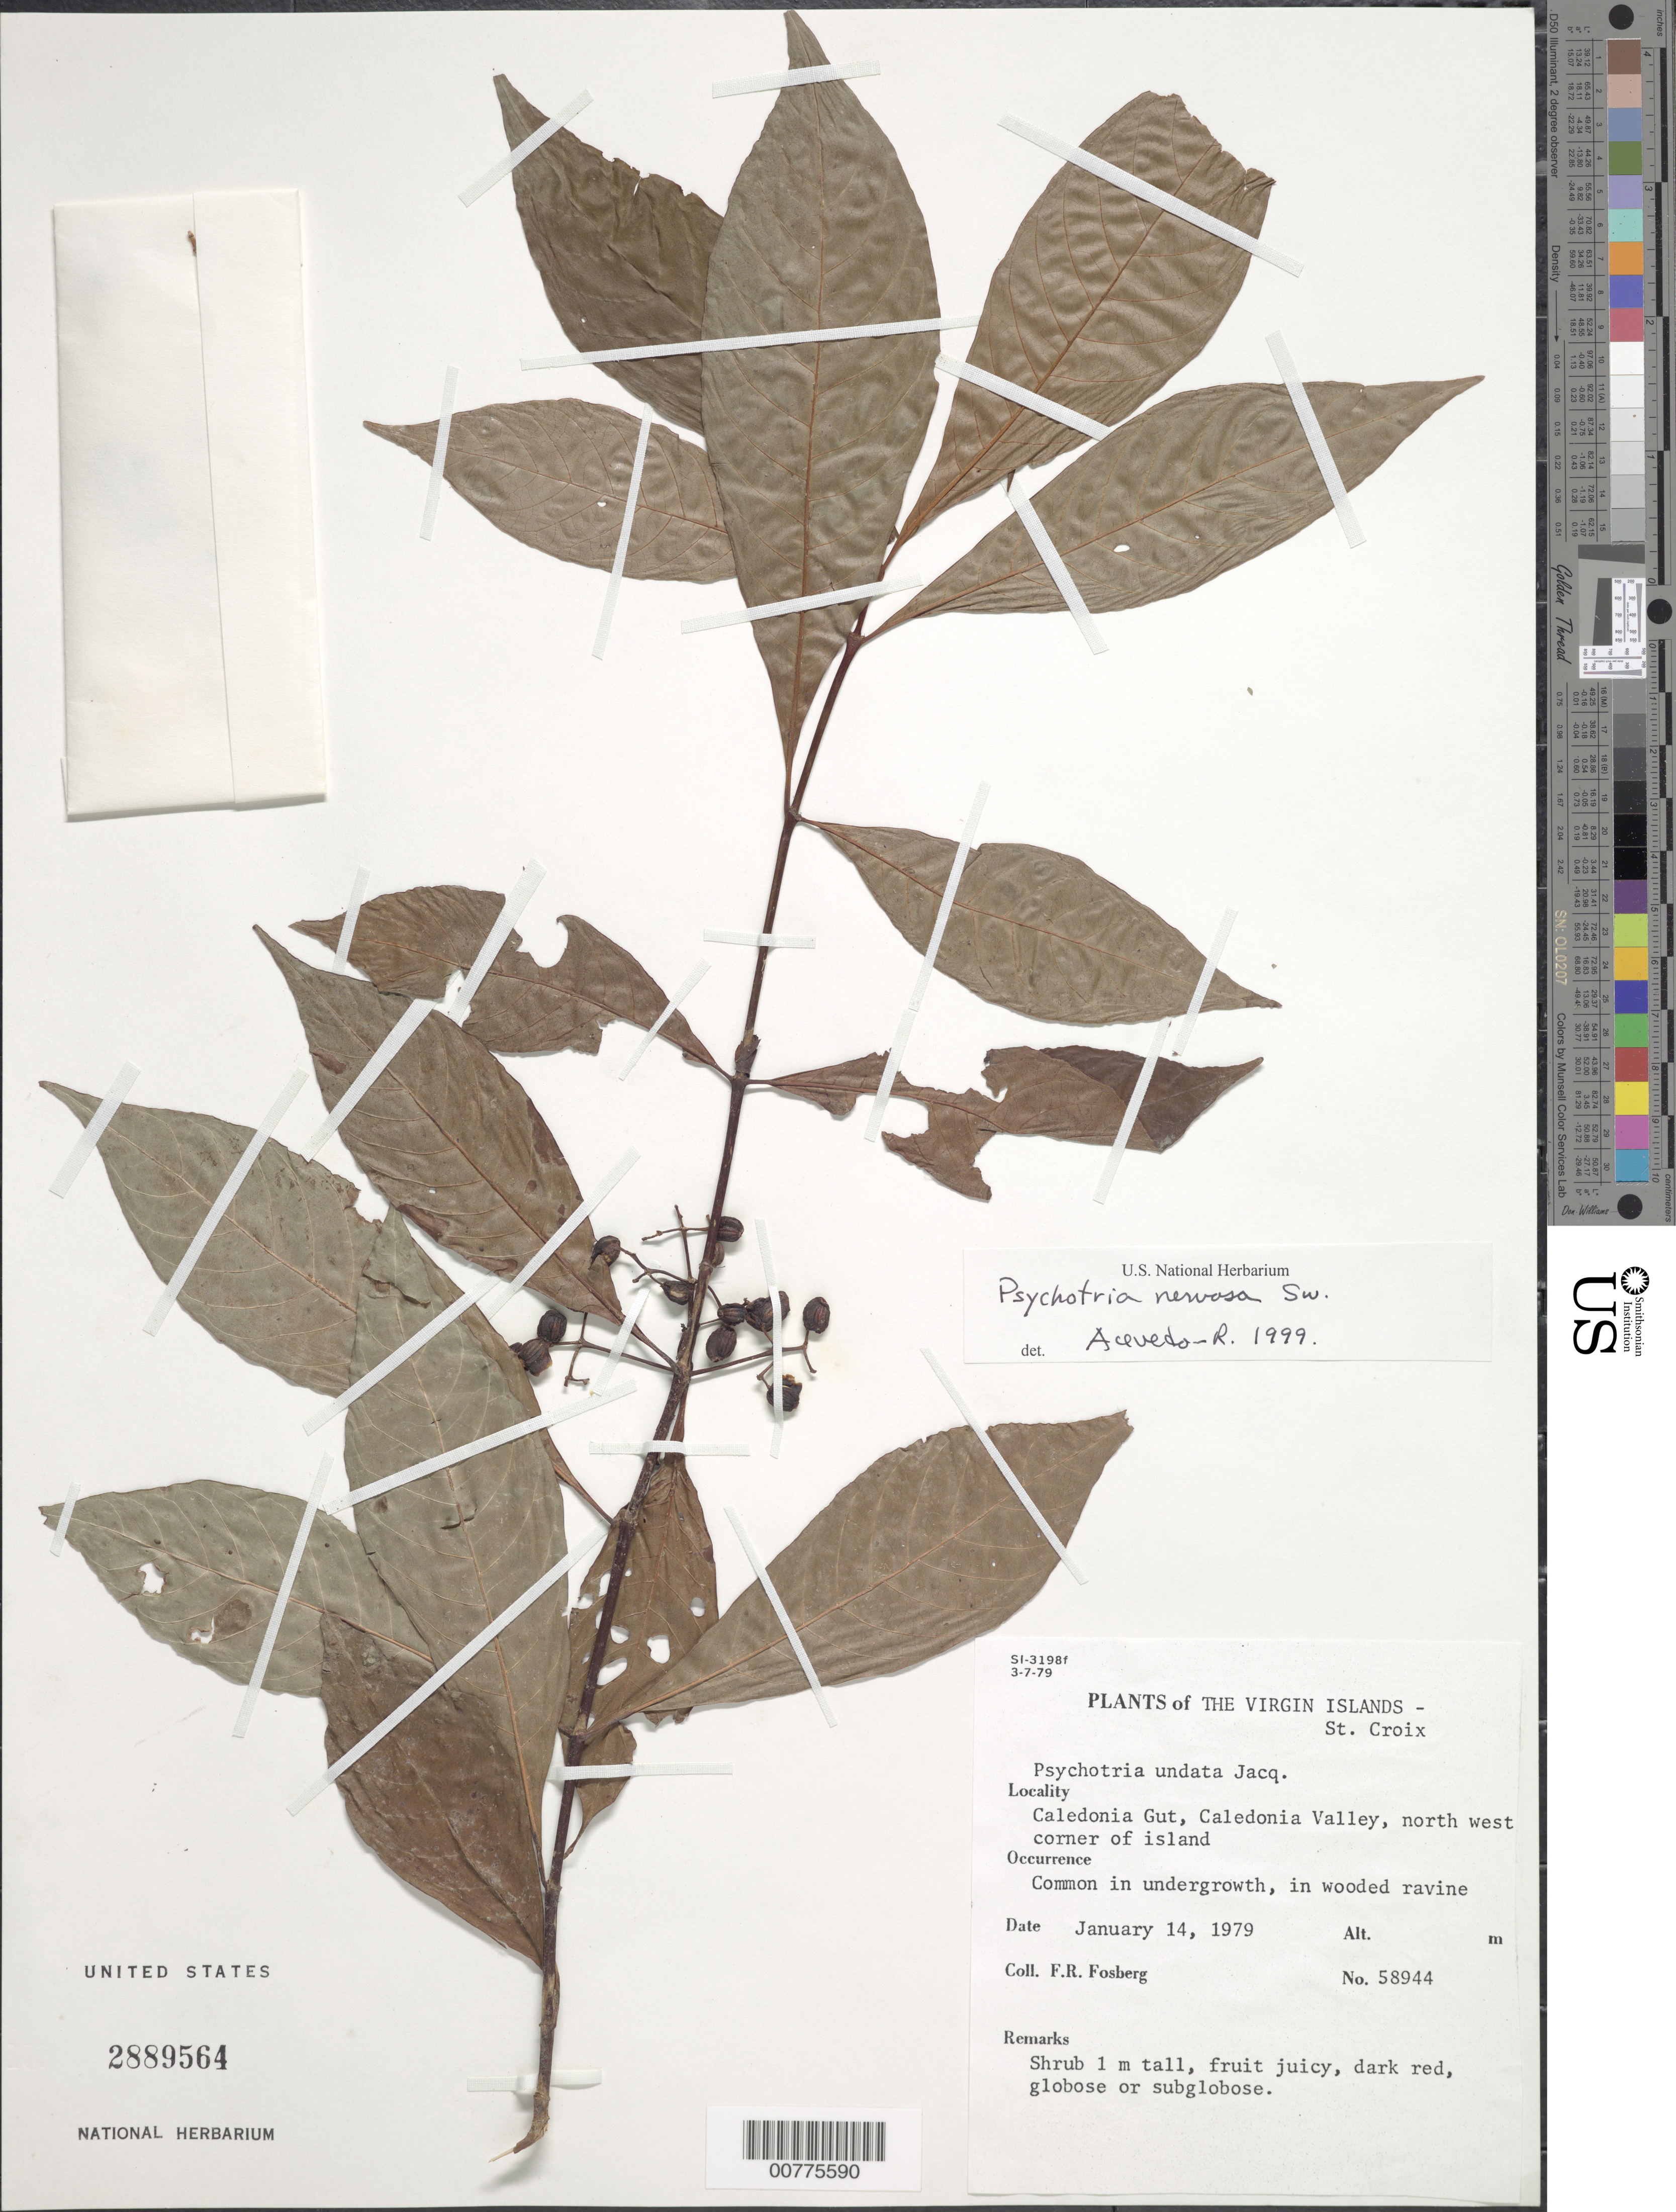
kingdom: Plantae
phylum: Tracheophyta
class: Magnoliopsida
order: Gentianales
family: Rubiaceae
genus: Psychotria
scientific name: Psychotria nervosa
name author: Sw.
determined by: Acevedo-Rodríguez, P., (BOT), Smithsonian Institution - National Museum of Natural History (UNITED STATES)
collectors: F. R. Fosberg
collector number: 58944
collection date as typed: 14 Jan 1979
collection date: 1979-01-14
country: U.S. Virgin Islands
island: St. Croix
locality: Caledonia Gut, Caledonia Valley, north west corner of island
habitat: Common in undergrowth, in wooded ravine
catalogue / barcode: US 2889564